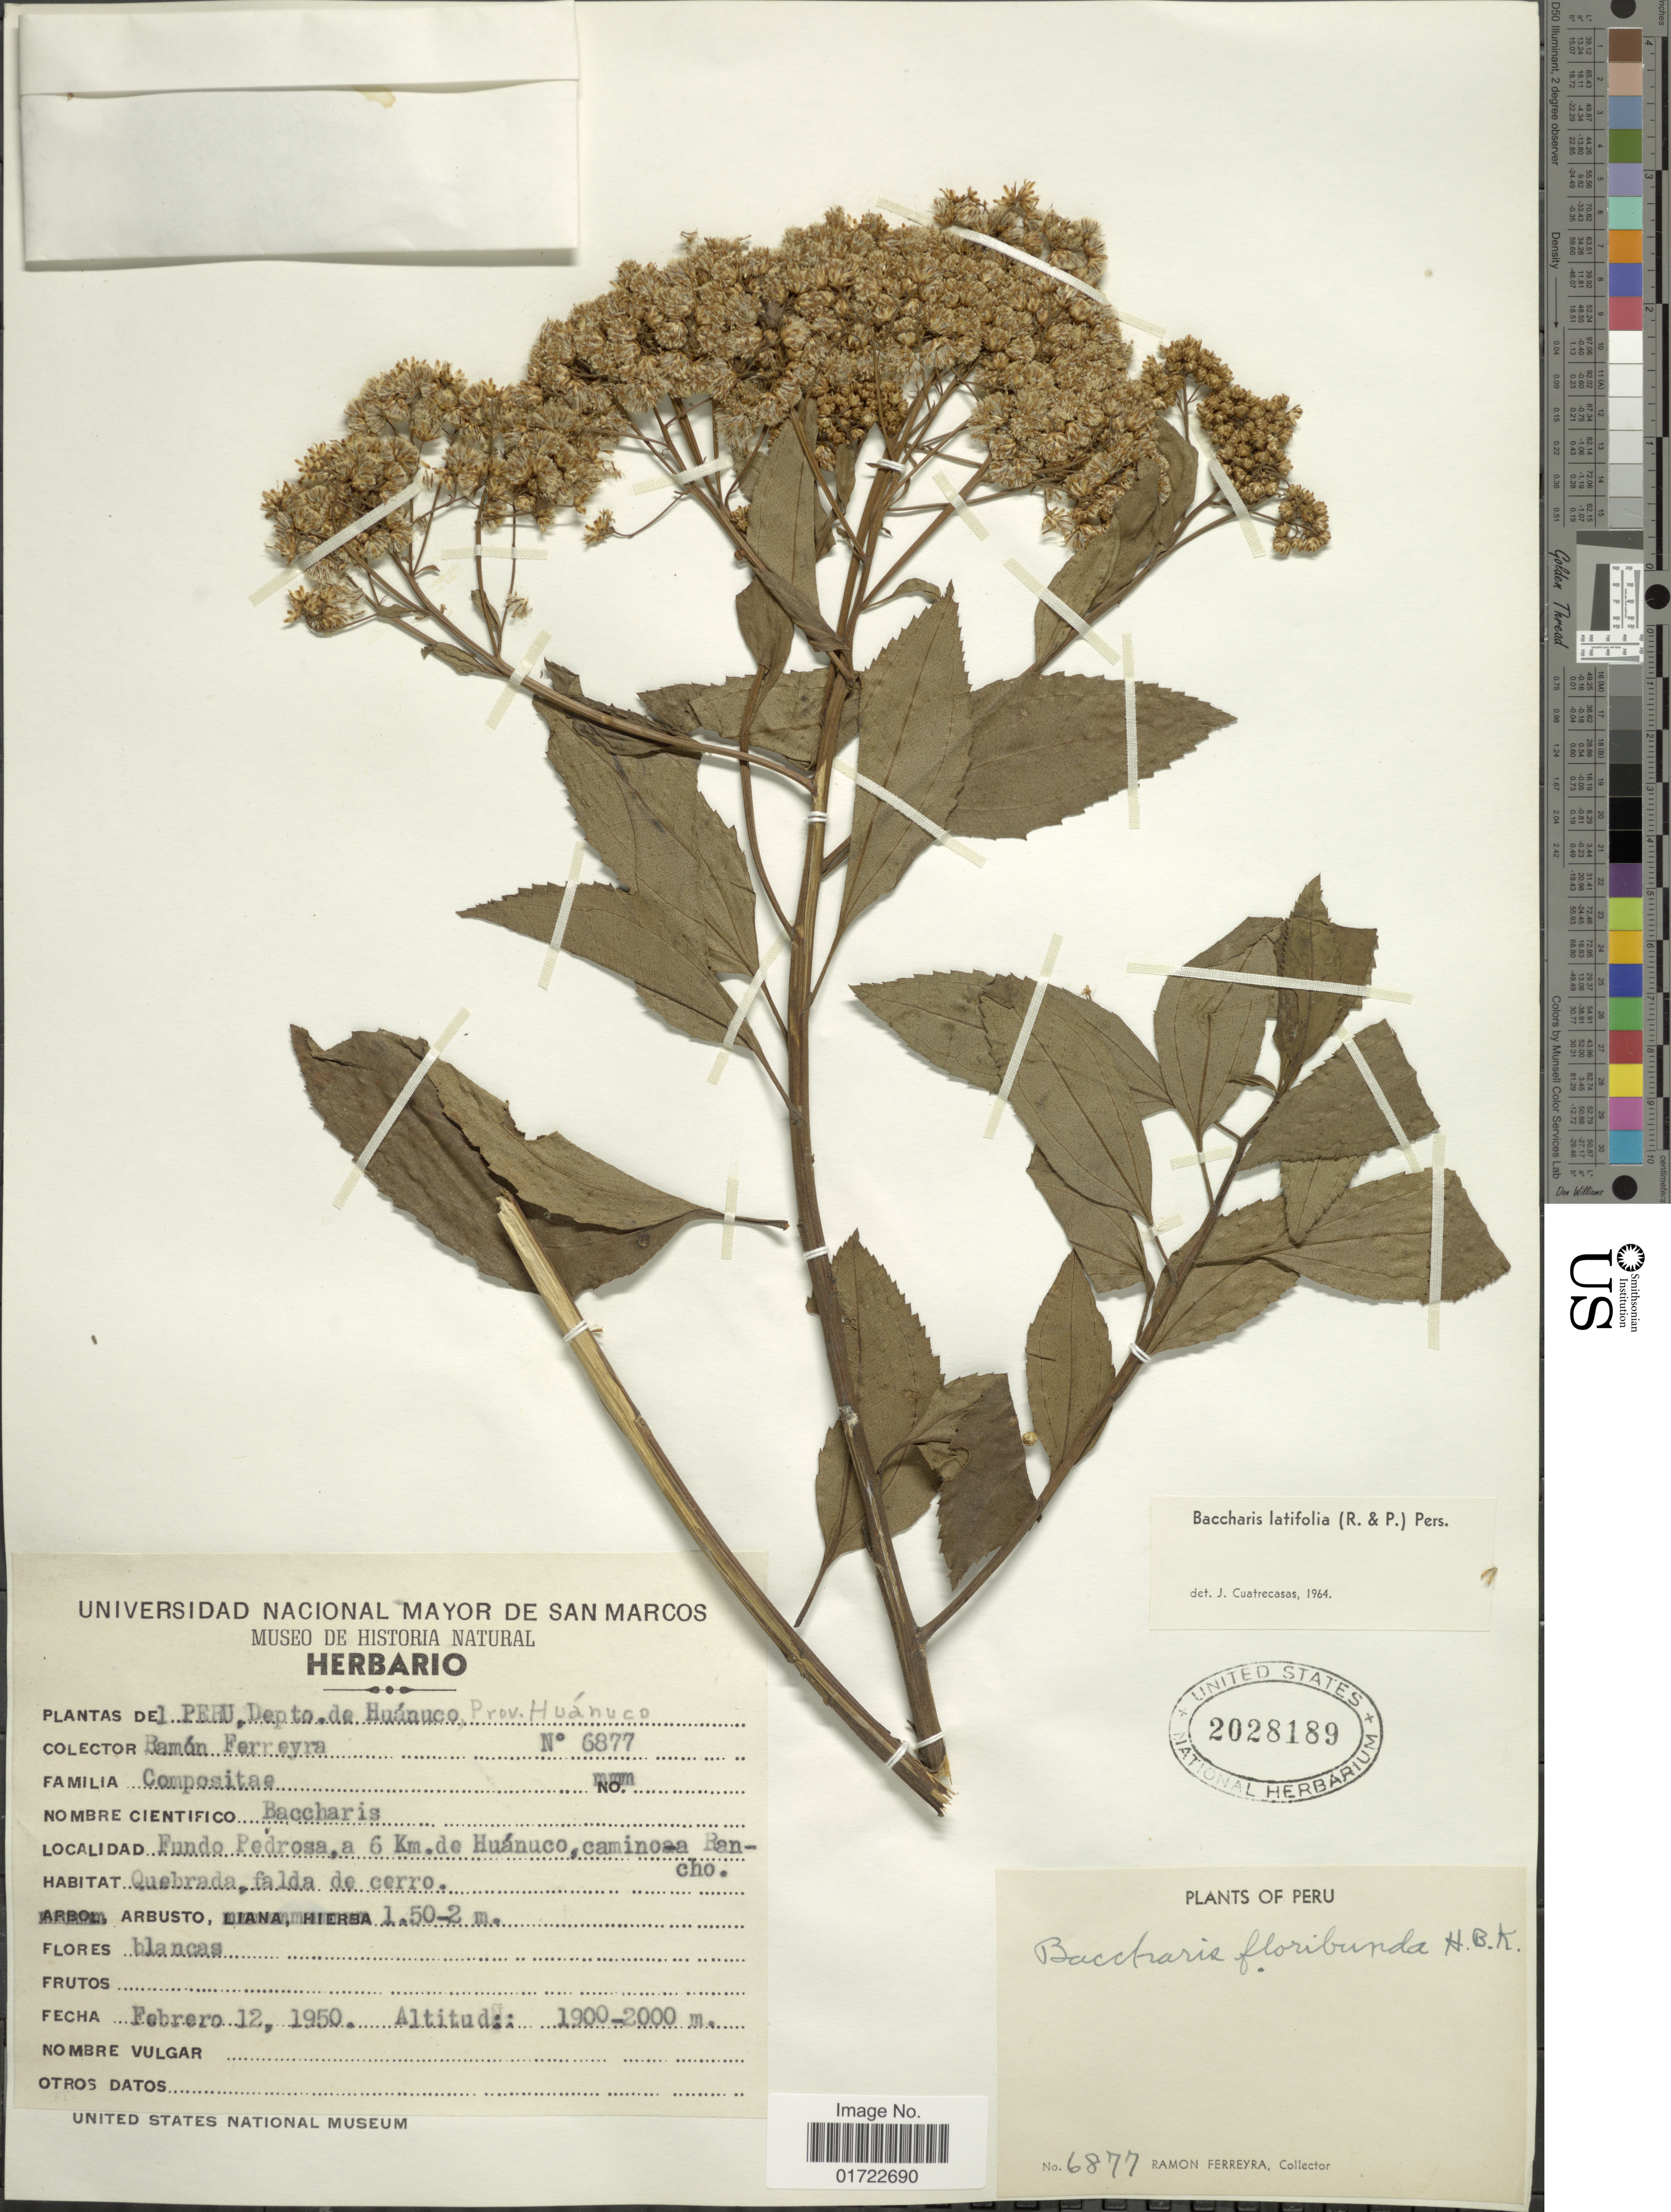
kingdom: Plantae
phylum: Tracheophyta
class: Magnoliopsida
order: Asterales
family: Asteraceae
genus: Baccharis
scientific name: Baccharis latifolia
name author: (Ruiz & Pav.) Pers.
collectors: R. A. Ferreyra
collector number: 6877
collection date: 1950-02-12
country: Peru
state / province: Huánuco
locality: Depto de Huánuco, Prov. Huánuco, Fundo Pédrosa, a 6 Km. de Huánuco, camino a Rancho.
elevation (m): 1900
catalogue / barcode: US 2028189